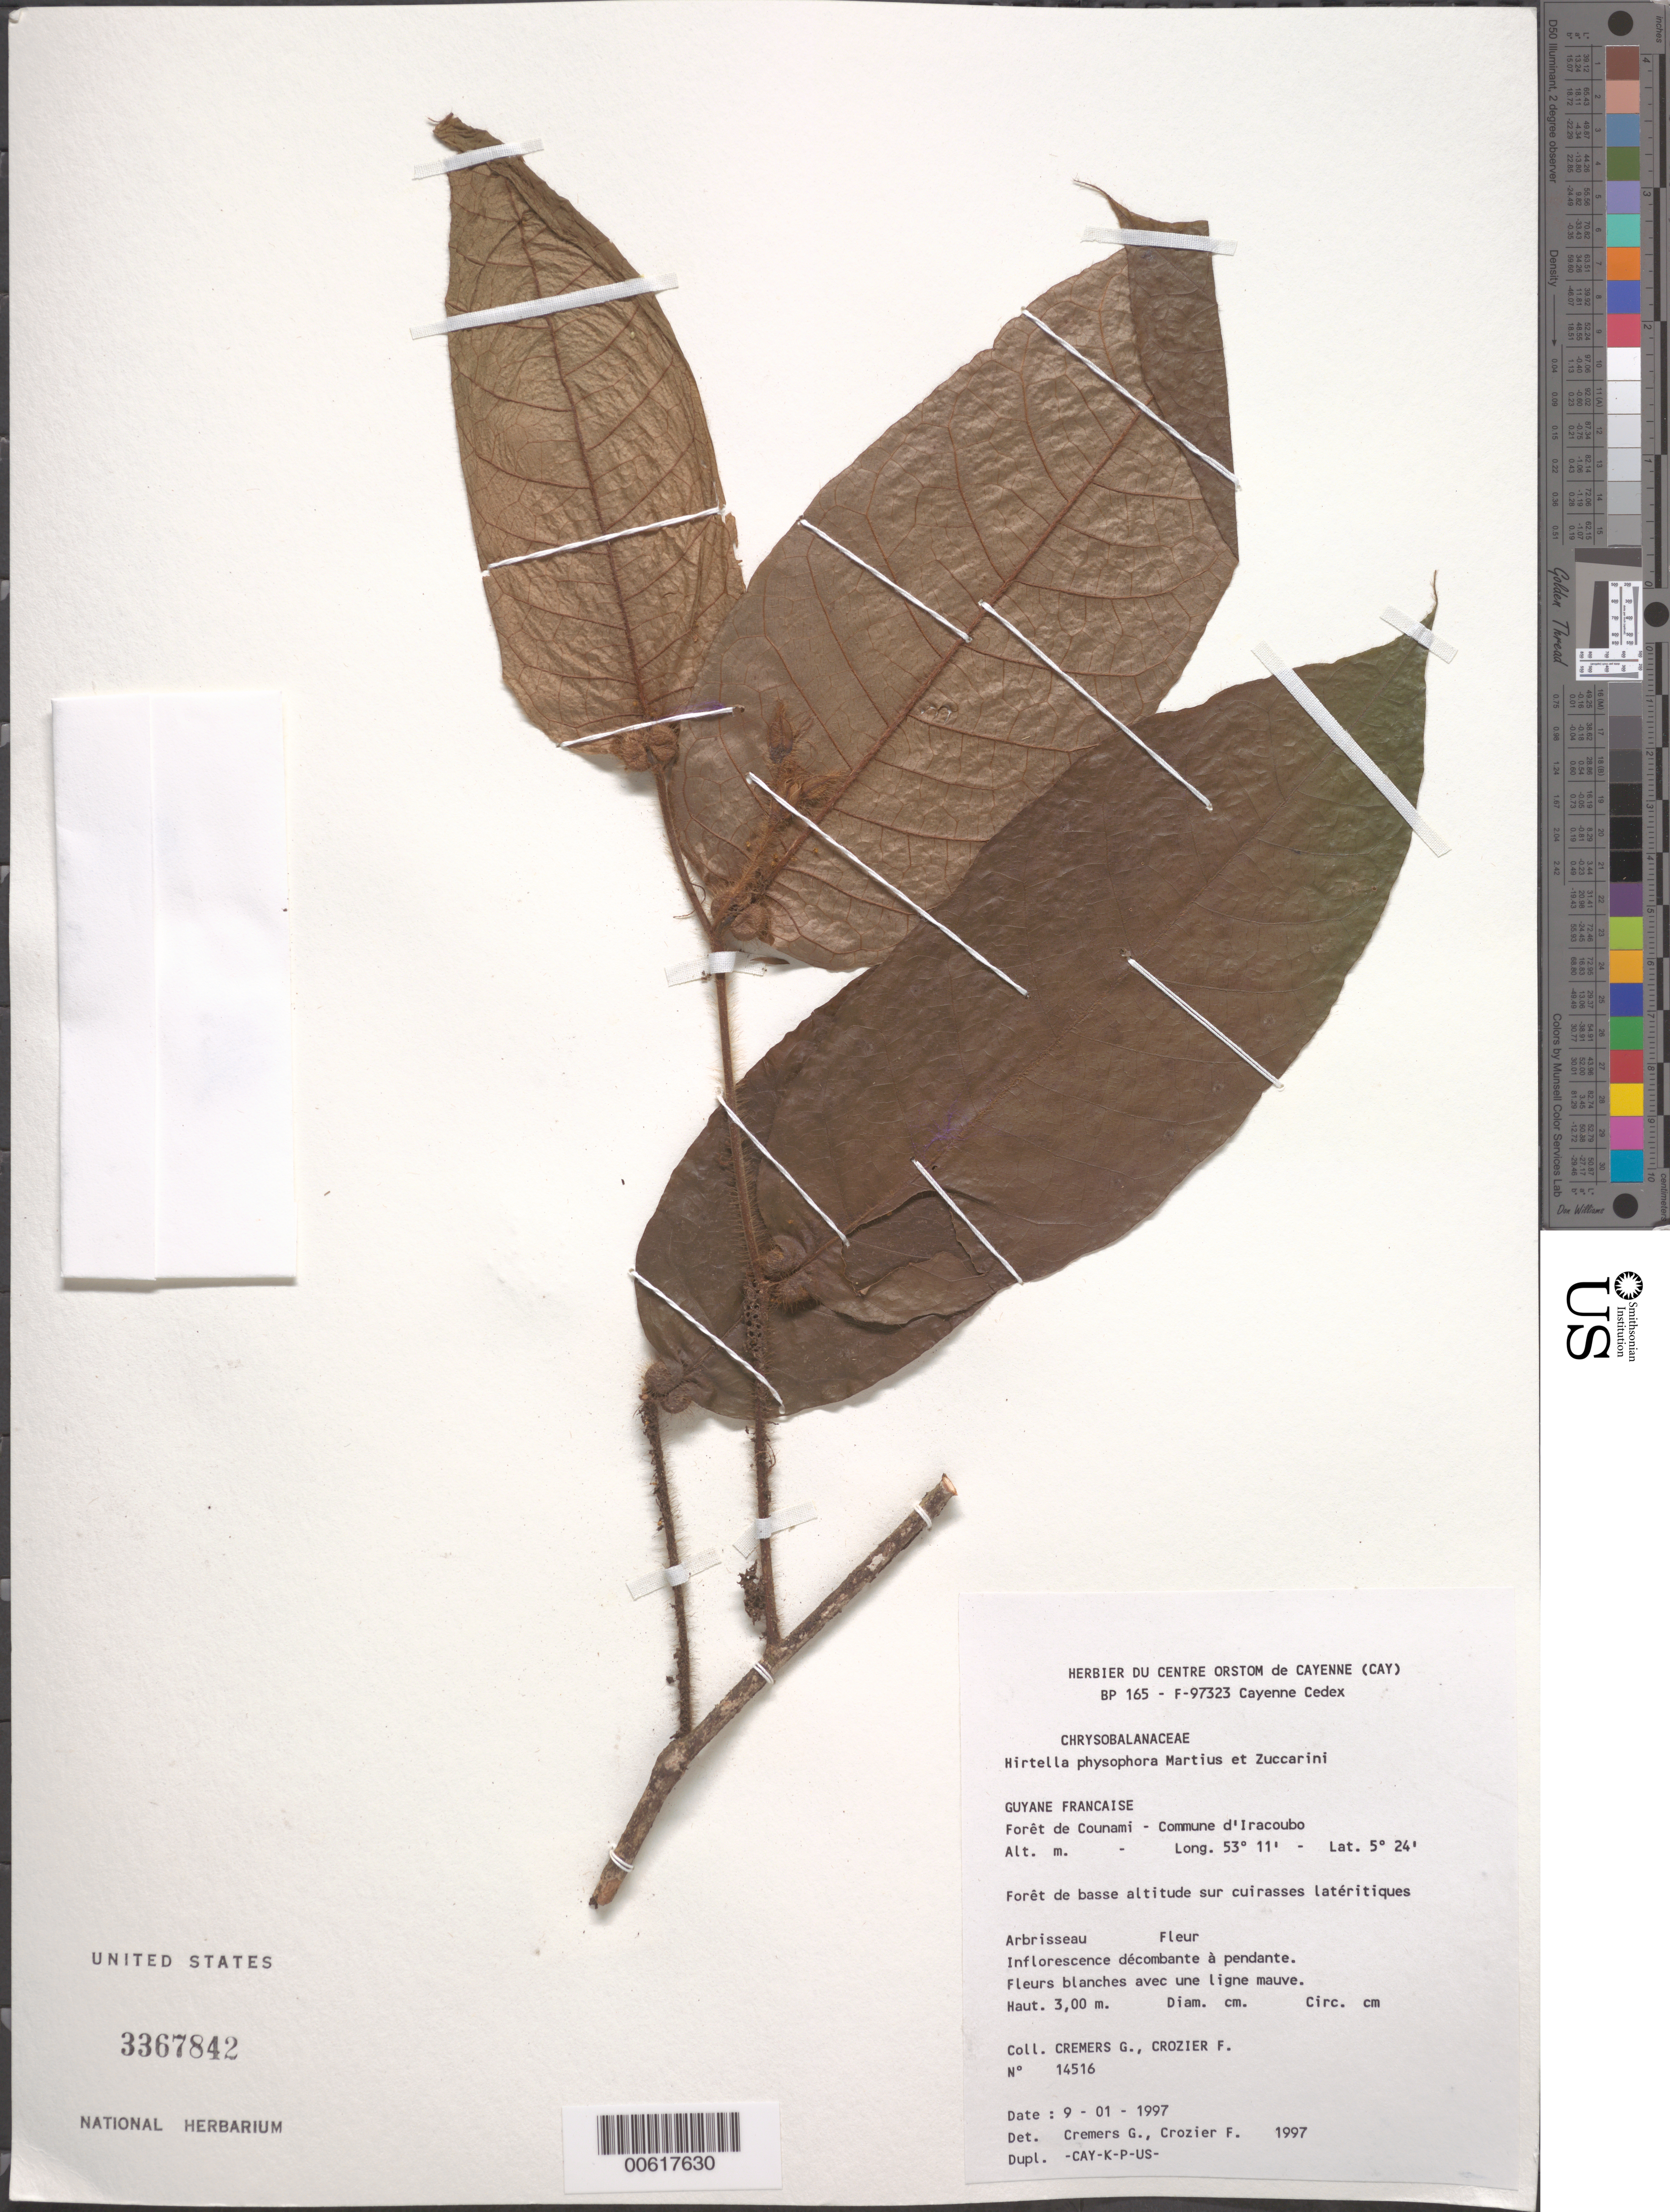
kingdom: Plantae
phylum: Tracheophyta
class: Magnoliopsida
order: Malpighiales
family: Chrysobalanaceae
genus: Hirtella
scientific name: Hirtella physophora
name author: Mart. & Zucc.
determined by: Feuillet, C.; Cremers, G.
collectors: G. Cremers & F. Crozier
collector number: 14516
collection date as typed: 9-Jan-97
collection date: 1997-01-09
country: French Guiana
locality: Commune d'Iracoubo, forêt de Counami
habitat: Forêt de basse altitude sur cuirasses latéritiques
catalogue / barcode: US 3367842